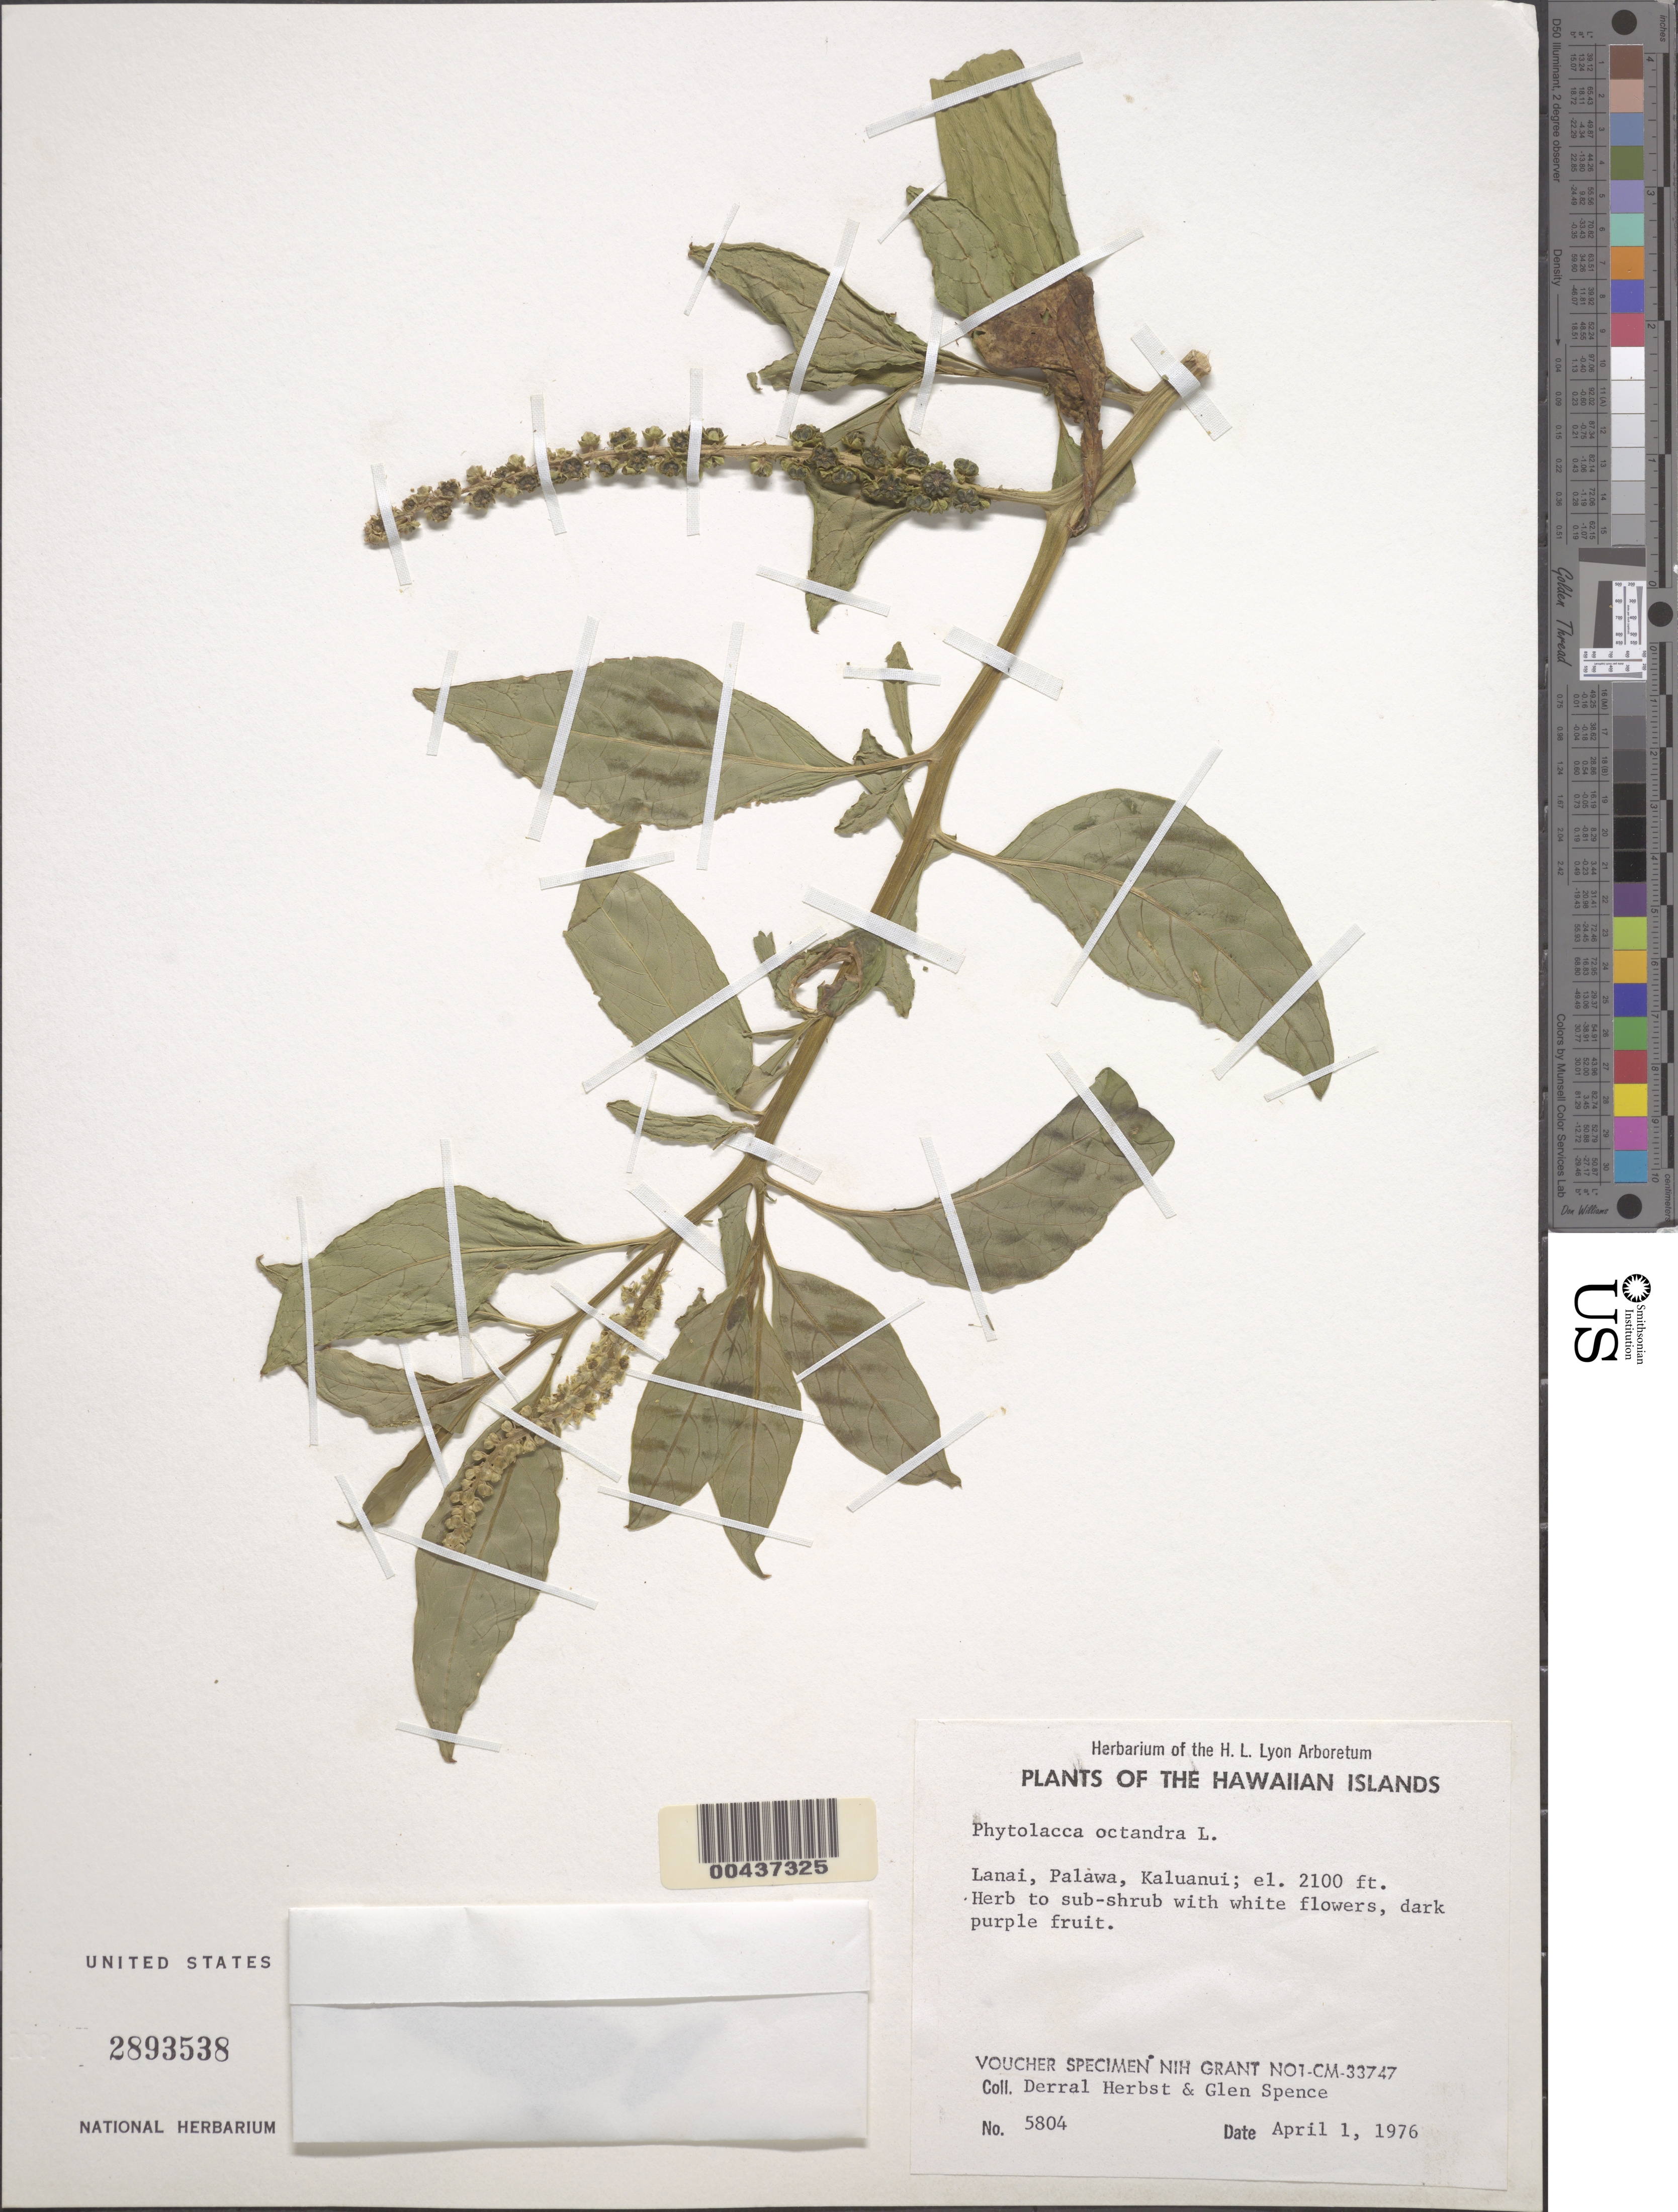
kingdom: Plantae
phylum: Tracheophyta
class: Magnoliopsida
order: Caryophyllales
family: Phytolaccaceae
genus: Phytolacca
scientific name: Phytolacca octandra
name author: L.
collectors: D. R. Herbst & G. Spence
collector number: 5804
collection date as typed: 1 Apr 1976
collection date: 1976-04-01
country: United States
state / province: Hawaii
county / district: Maui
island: Lana'i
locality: Palawa, Kaluanui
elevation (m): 640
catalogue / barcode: US 2893538